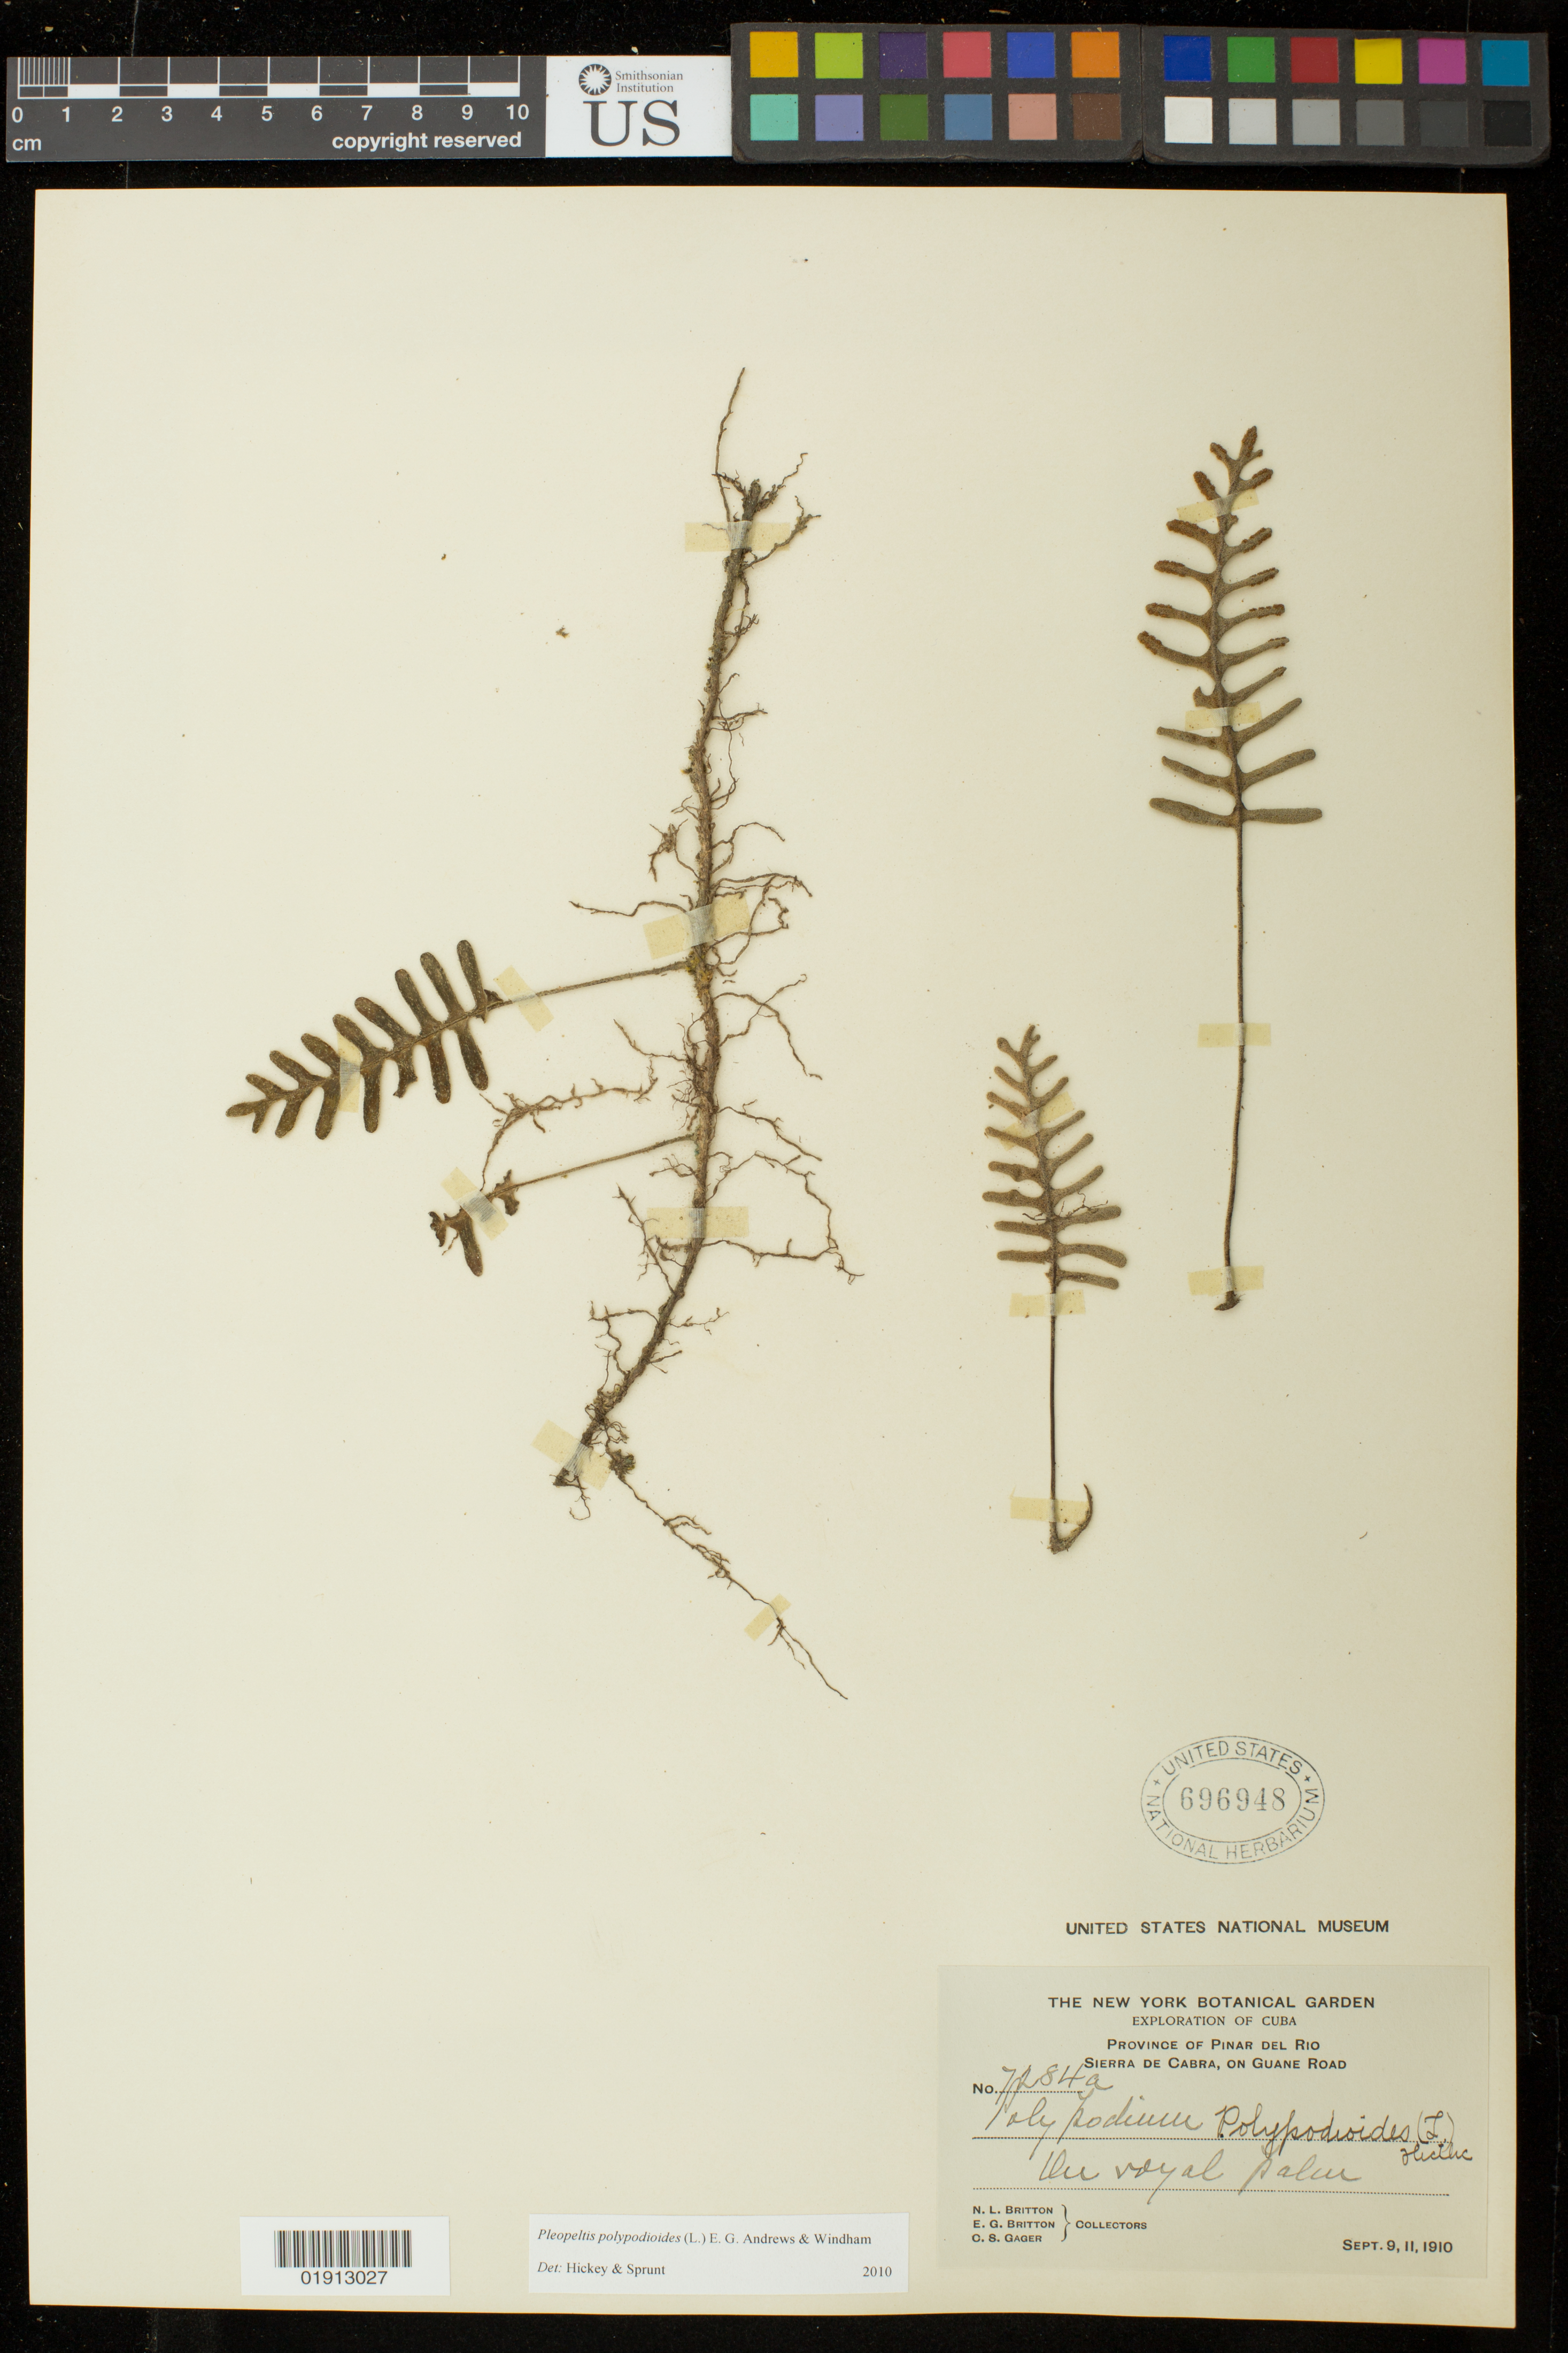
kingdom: Plantae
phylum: Tracheophyta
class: Polypodiopsida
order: Polypodiales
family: Polypodiaceae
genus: Pleopeltis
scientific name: Pleopeltis polypodioides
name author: (L.) E.G. Andrews & Windham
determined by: Hickey, R. J.; Sprunt, S. V.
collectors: N. Britton, E. G. Britton & O. Gager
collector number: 7284a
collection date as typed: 09 Sep 1910 and 11 Sep 1910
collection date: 1910-09-09,1910-09-11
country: Cuba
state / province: Pinar del Rio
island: Cuba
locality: Sierra de Cabra, on Guane Road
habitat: On royal palm.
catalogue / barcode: US 696948